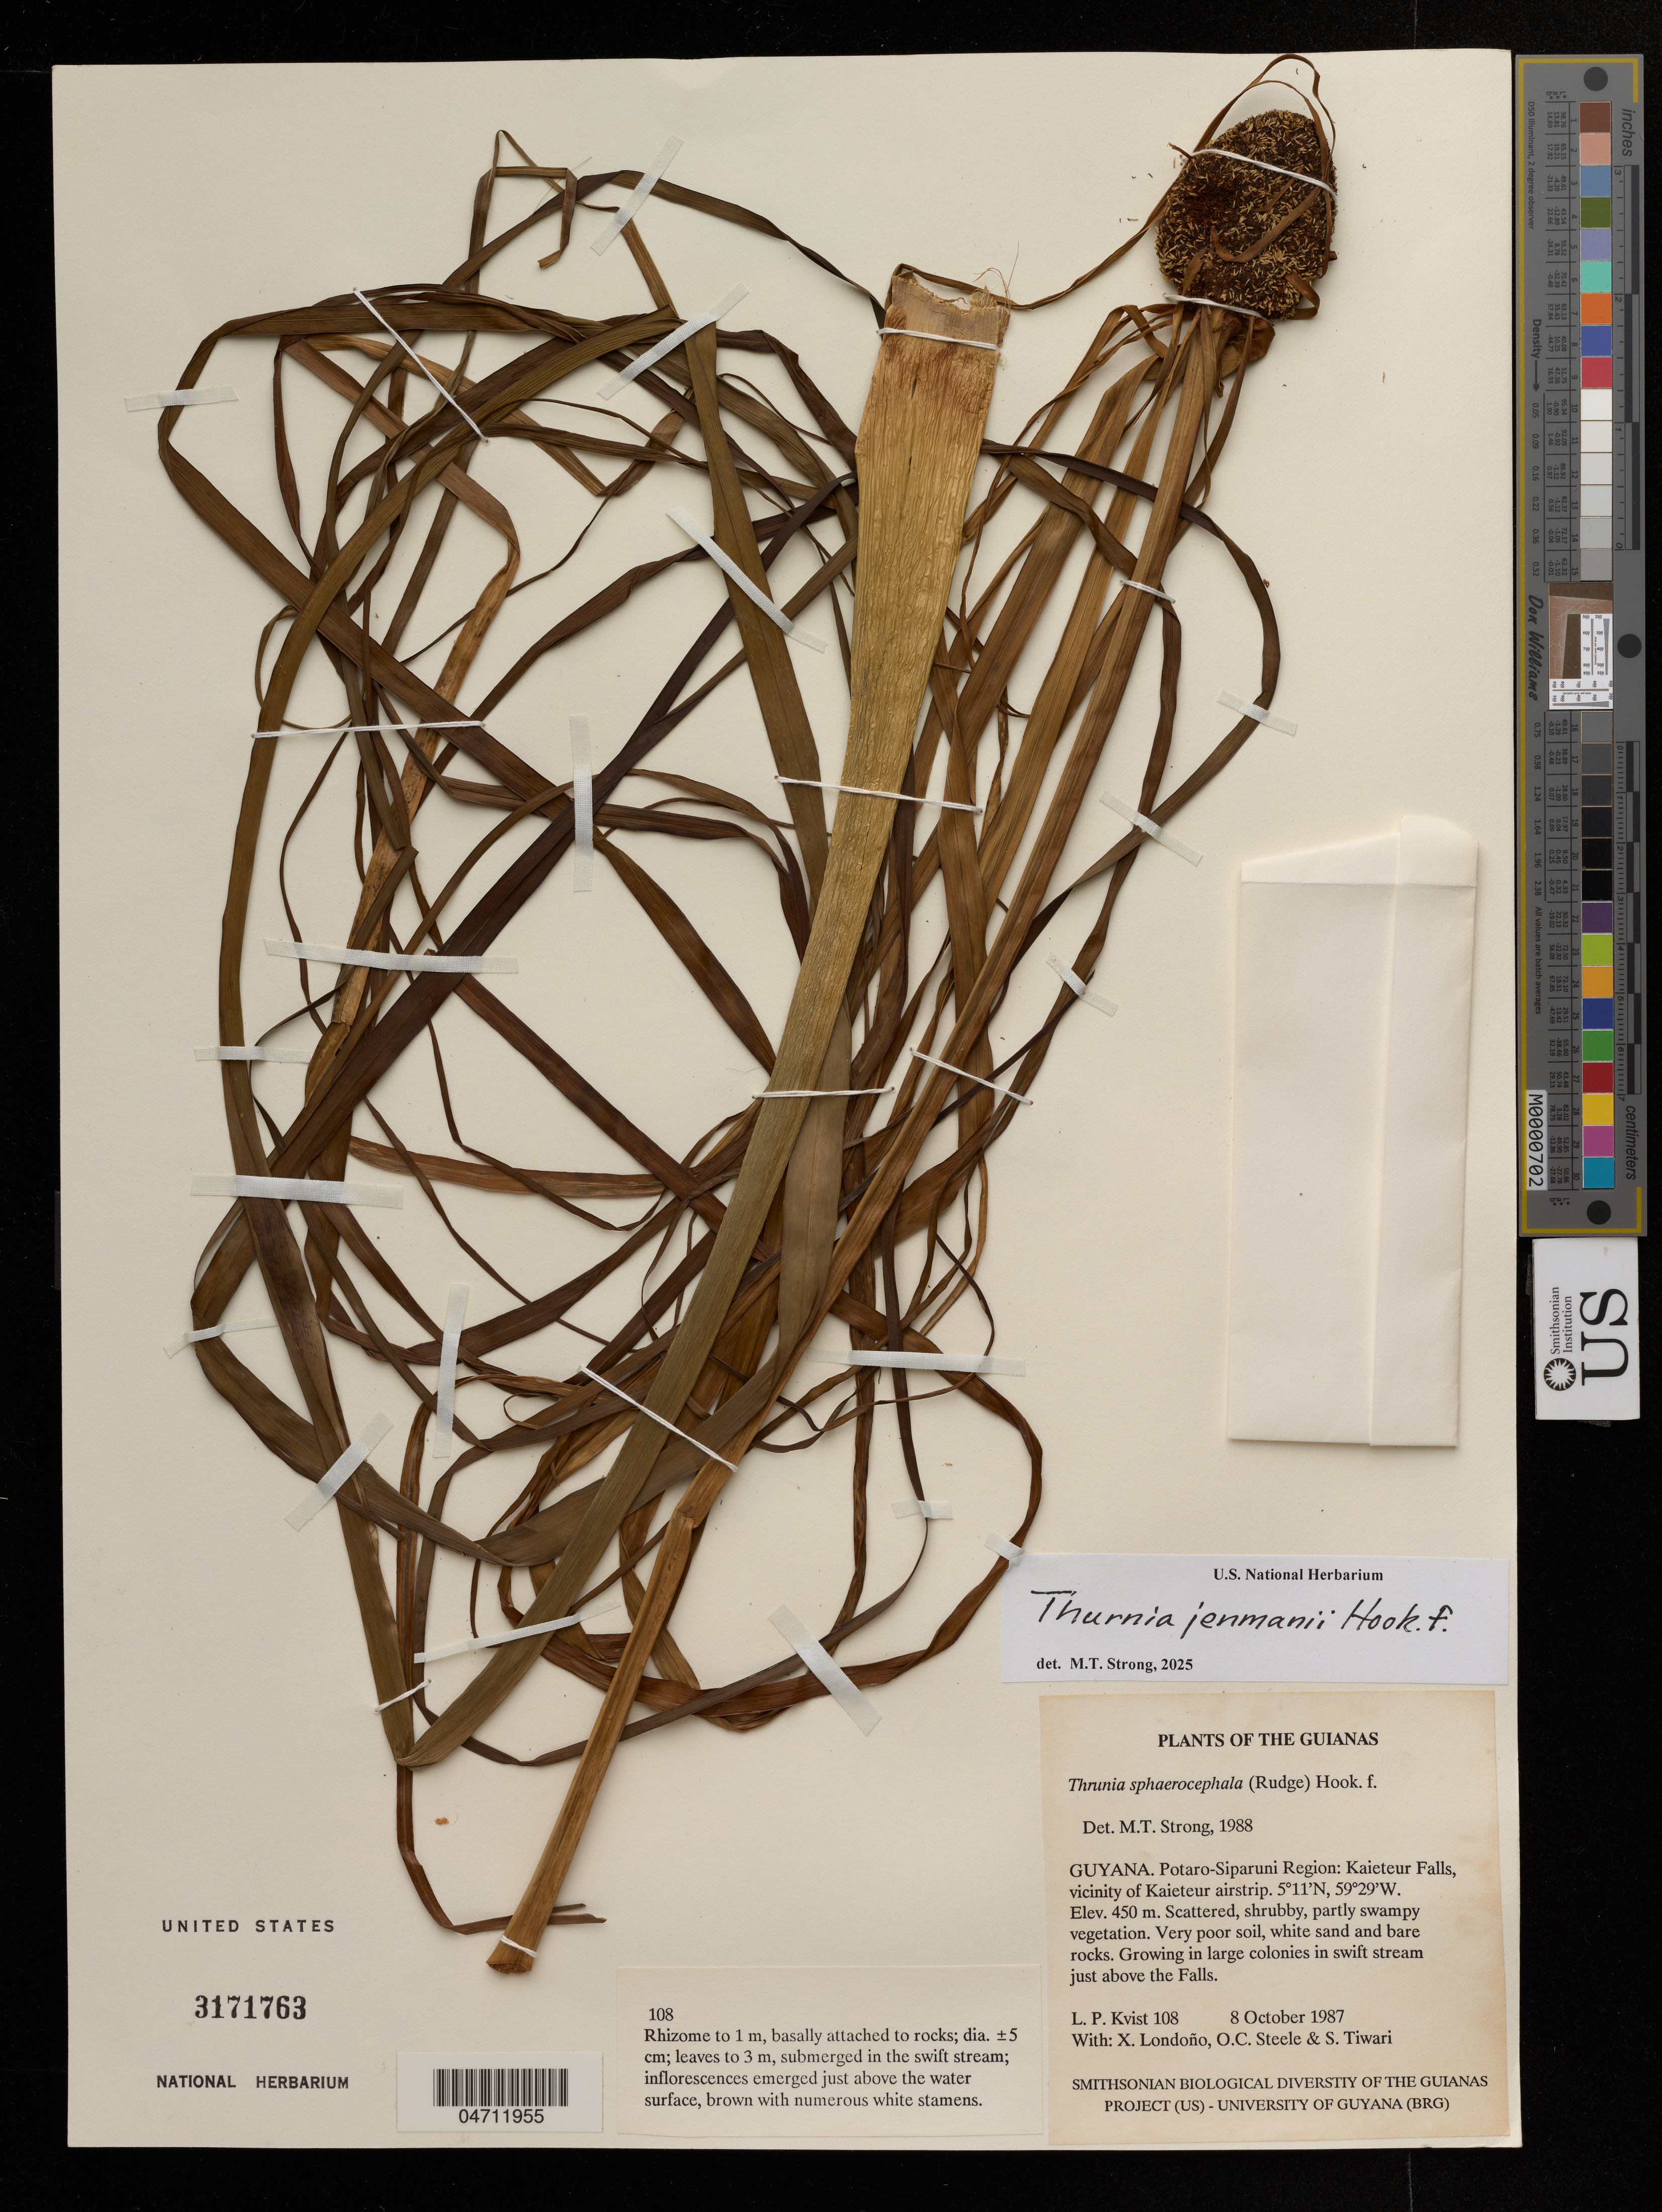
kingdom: Plantae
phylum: Tracheophyta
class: Liliopsida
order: Poales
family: Thurniaceae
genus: Thurnia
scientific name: Thurnia jenmanii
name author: Hook. f.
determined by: Strong, M. T., (US), Smithsonian Institution - National Museum of Natural History (UNITED STATES)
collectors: L. P. Kvist, X. Londoño, O. C. Steele & S. Tiwari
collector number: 108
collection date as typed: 8 October 1987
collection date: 1987-10-08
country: Guyana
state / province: Potaro-Siparuni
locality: Kaieteur Falls, vicinity of Kaieteur airstrip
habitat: Scattered, shrubby, partly swampy vegetation. Very poor soil, white sand and bare rocks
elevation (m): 450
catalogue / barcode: US 3171763